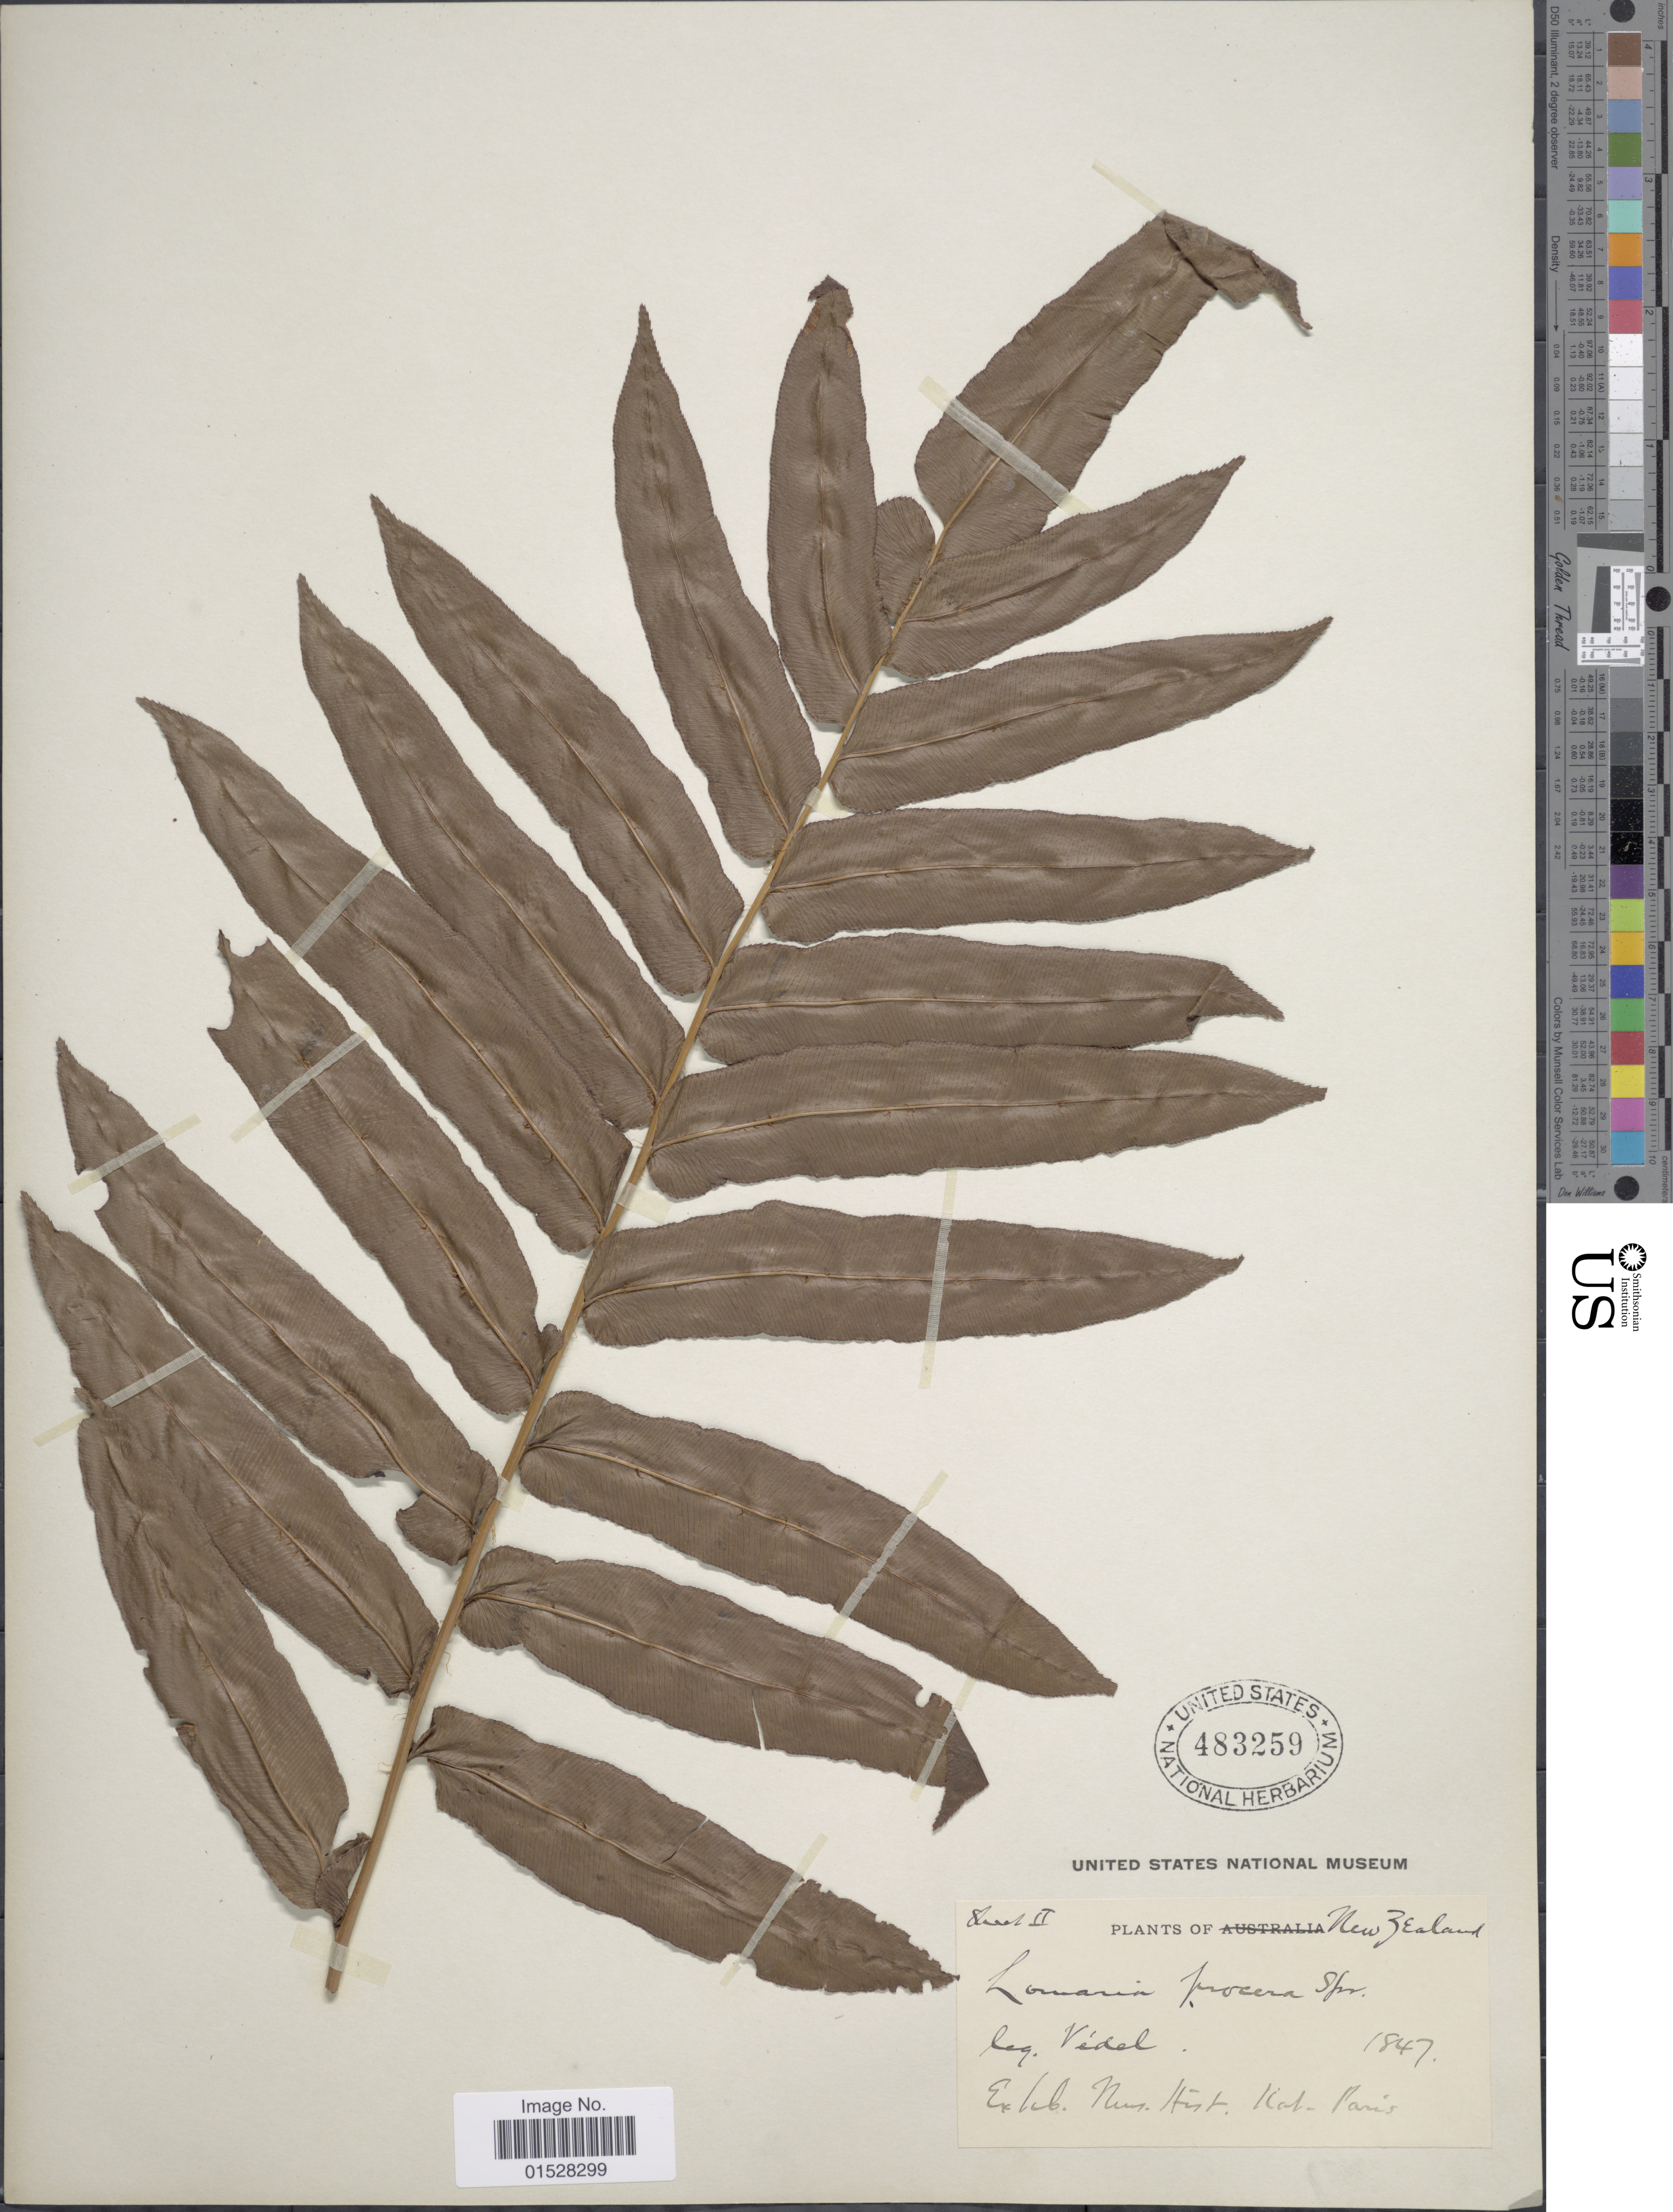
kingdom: Plantae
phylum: Tracheophyta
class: Polypodiopsida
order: Polypodiales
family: Blechnaceae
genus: Blechnum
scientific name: Blechnum sp.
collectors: Védel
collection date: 1847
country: New Zealand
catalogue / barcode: US 483259